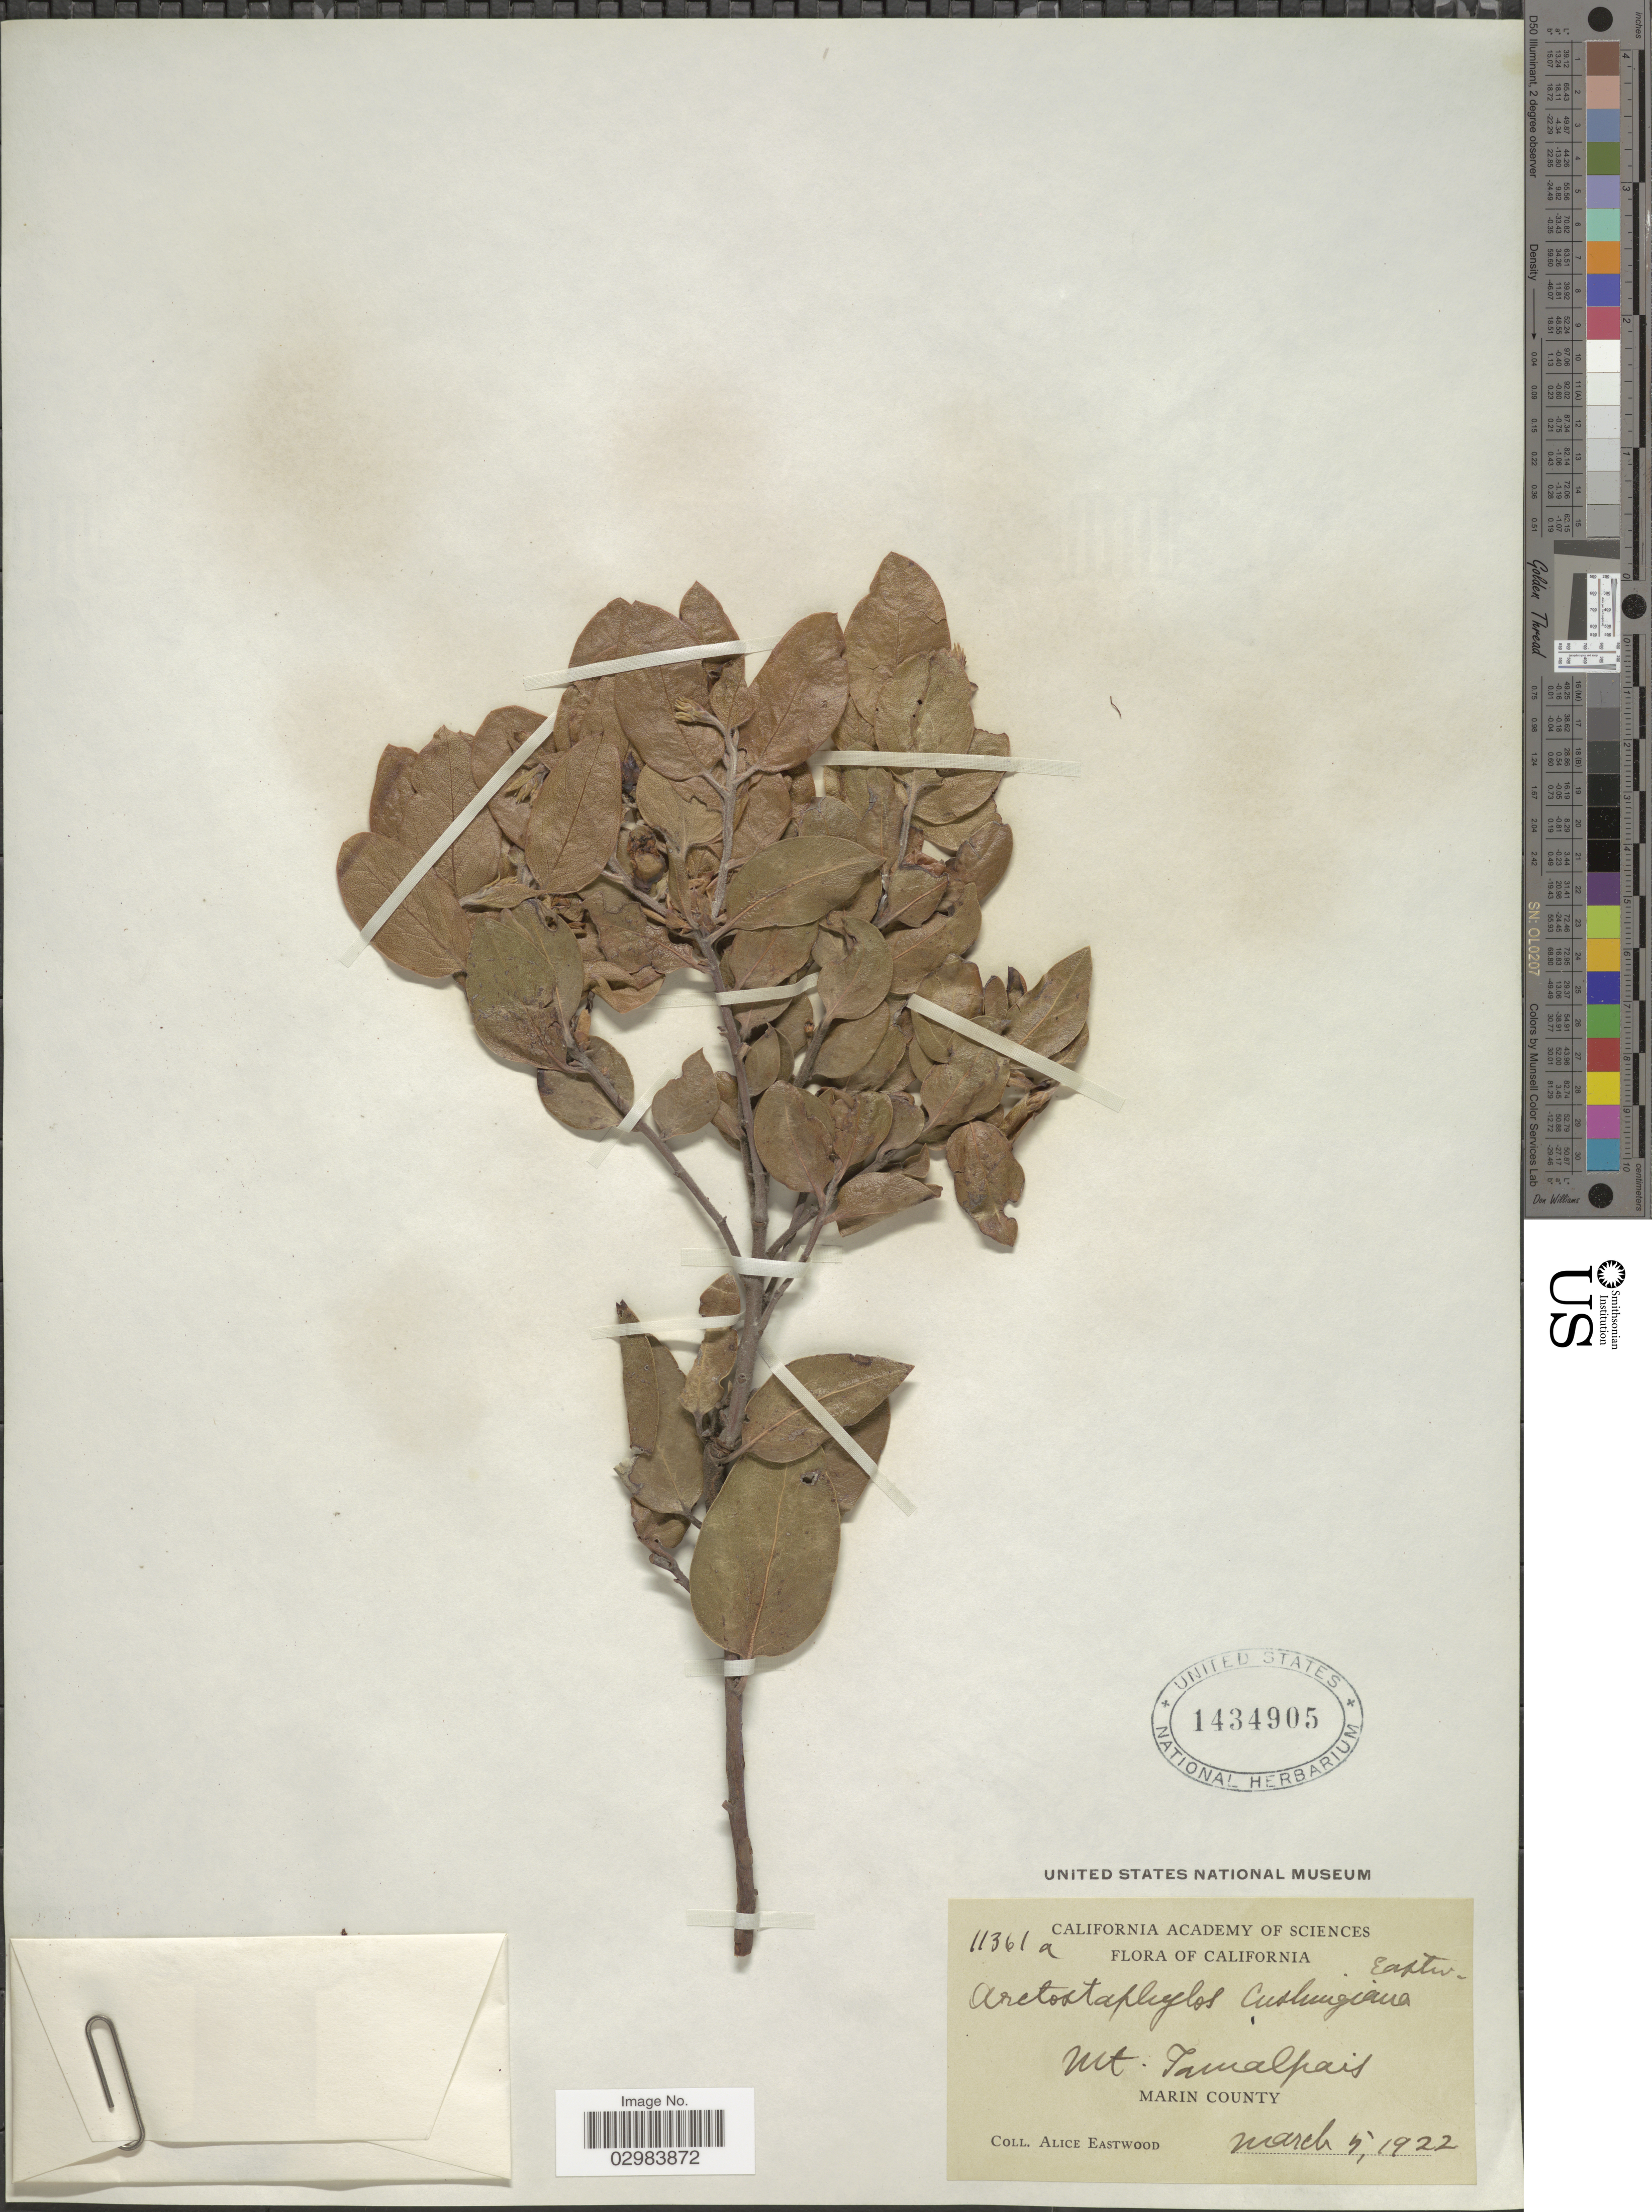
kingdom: Plantae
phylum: Tracheophyta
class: Magnoliopsida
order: Ericales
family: Ericaceae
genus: Arctostaphylos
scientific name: Arctostaphylos cushingiana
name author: Eastw.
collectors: A. Eastwood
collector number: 11361a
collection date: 1922-03-05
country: United States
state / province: California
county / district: Marin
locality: Mt. Tamalpais, Marin County.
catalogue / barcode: US 1434905